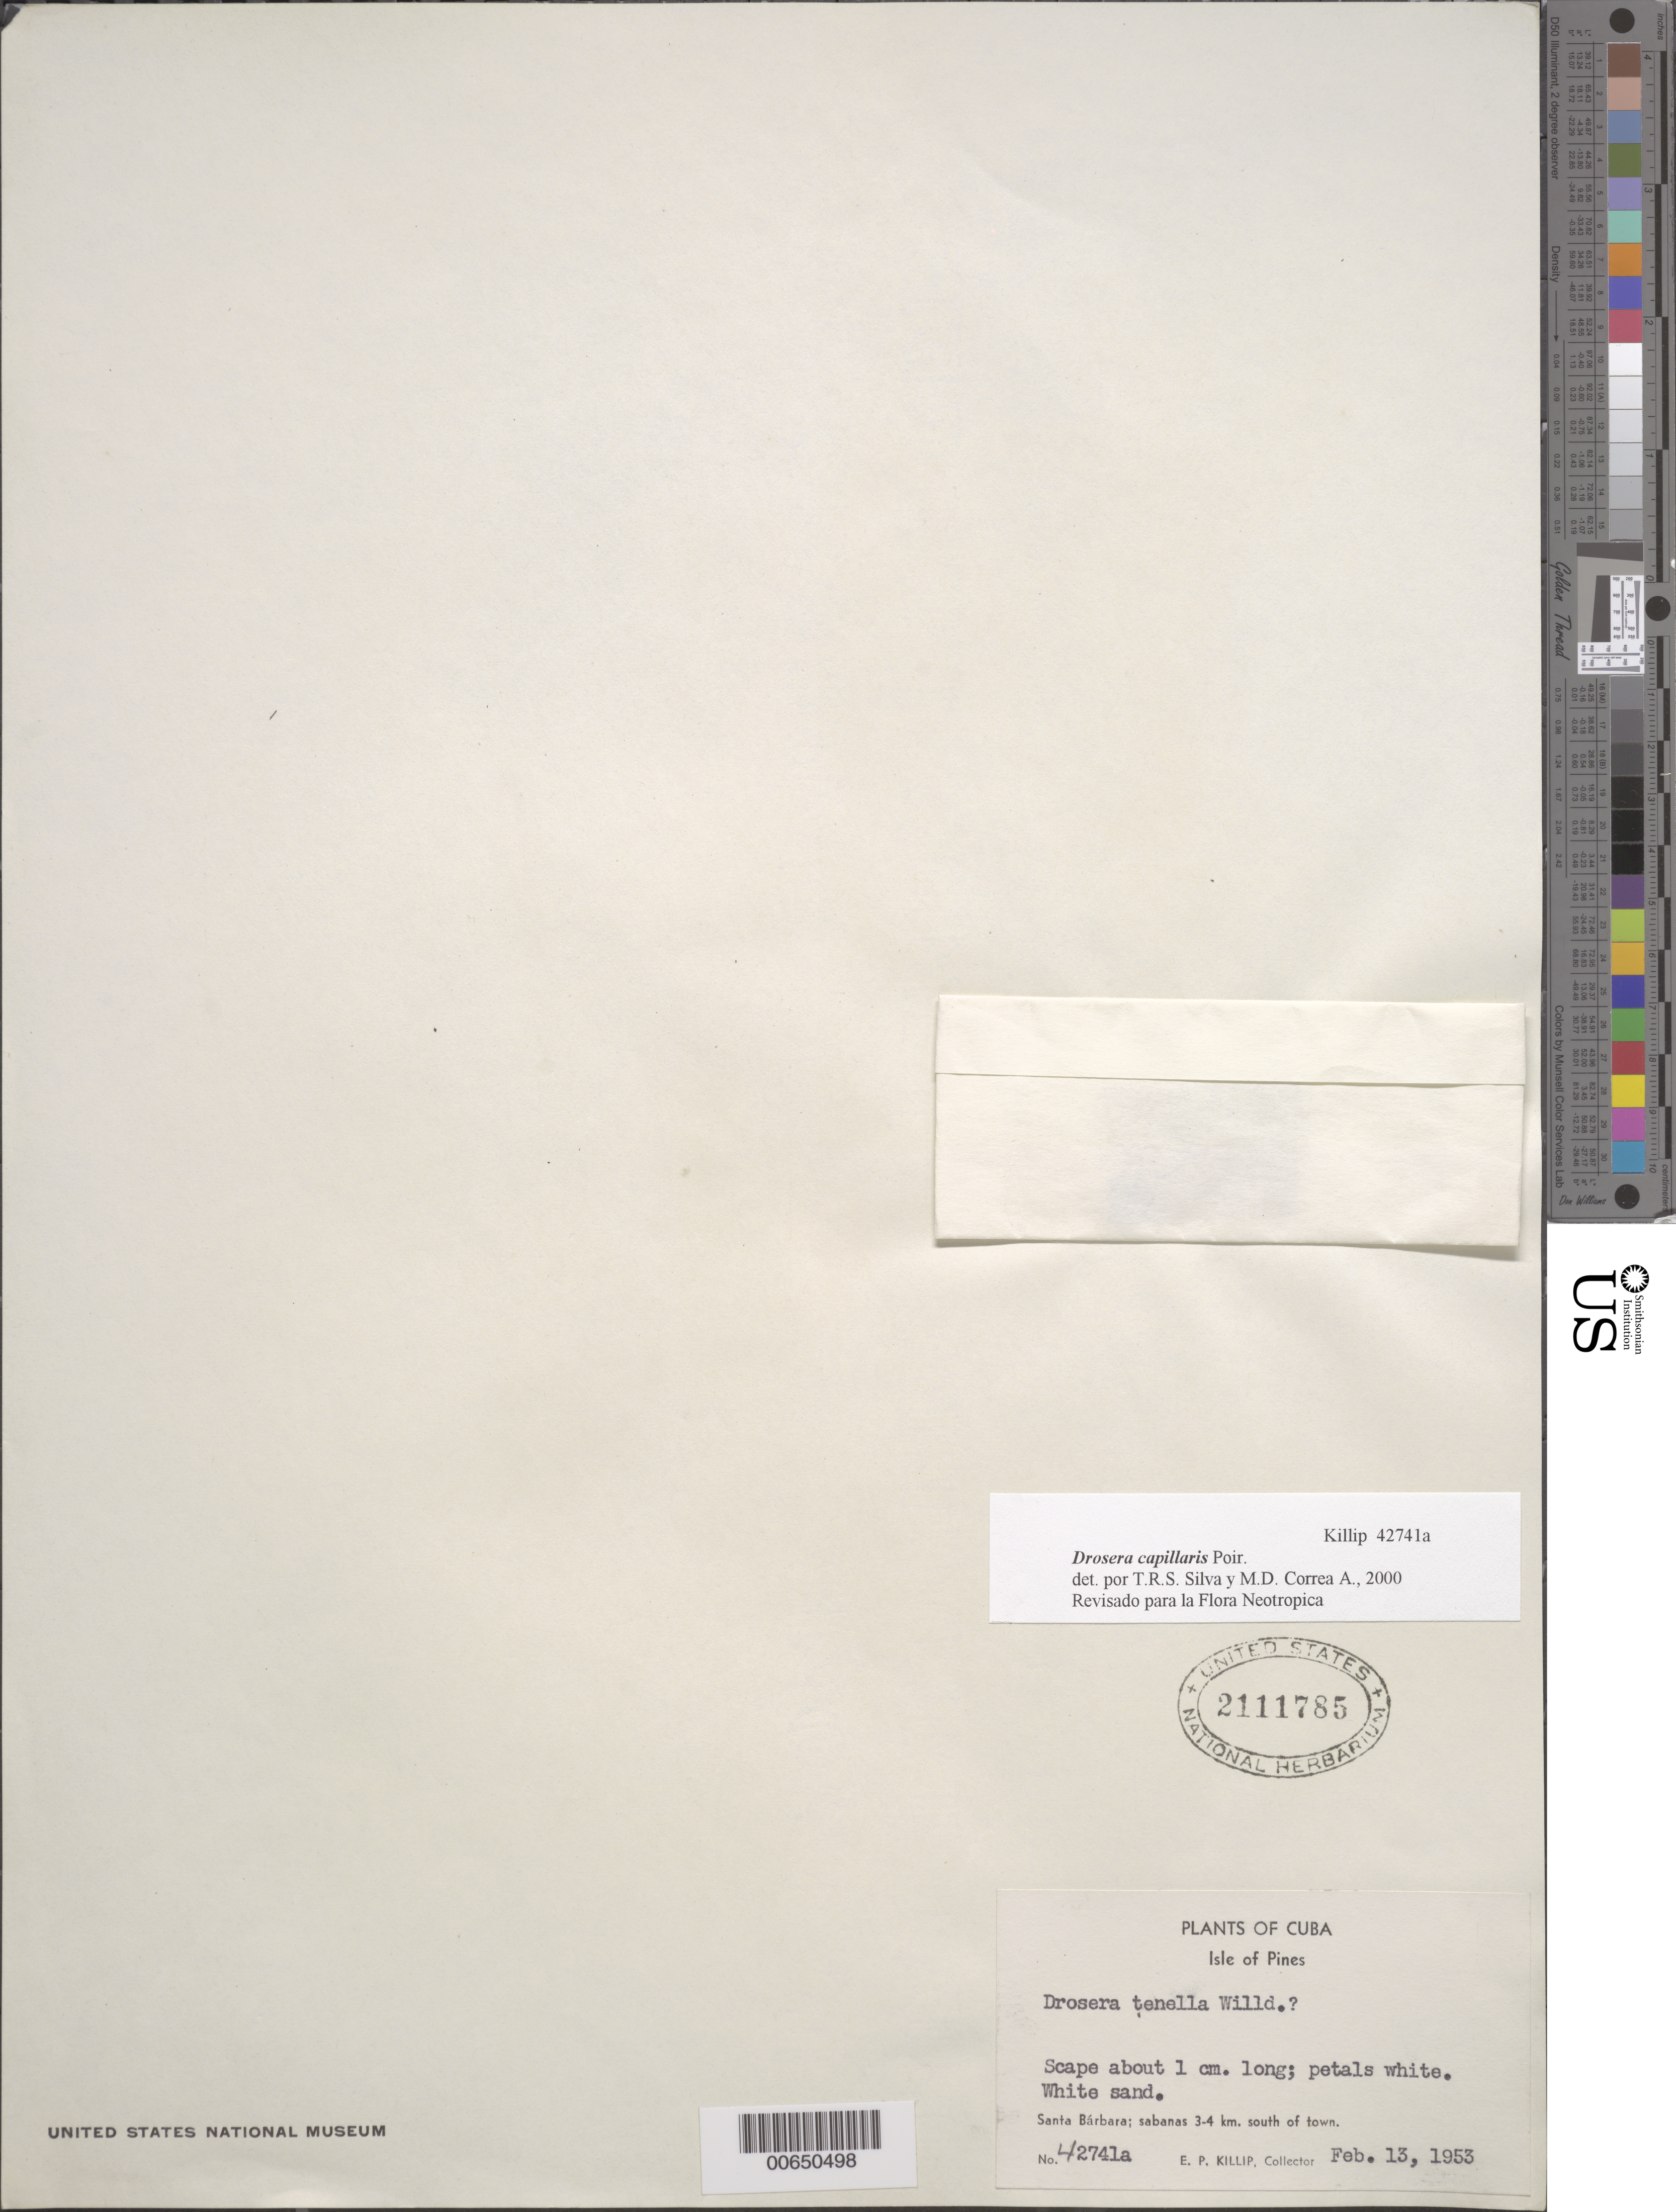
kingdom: Plantae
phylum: Tracheophyta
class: Magnoliopsida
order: Caryophyllales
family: Droseraceae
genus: Drosera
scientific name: Drosera capillaris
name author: Poir.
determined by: Silva, T. R. S. & Correa A. , M. D.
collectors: E. P. Killip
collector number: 42741 a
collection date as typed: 13 Feb 1953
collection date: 1953-02-13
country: Cuba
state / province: Isla de La Juventud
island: Isla de La Juventud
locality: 3 - 4 kms S of Santa Bárbara. "Isle of Pines".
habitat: White sand.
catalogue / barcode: US 2111785